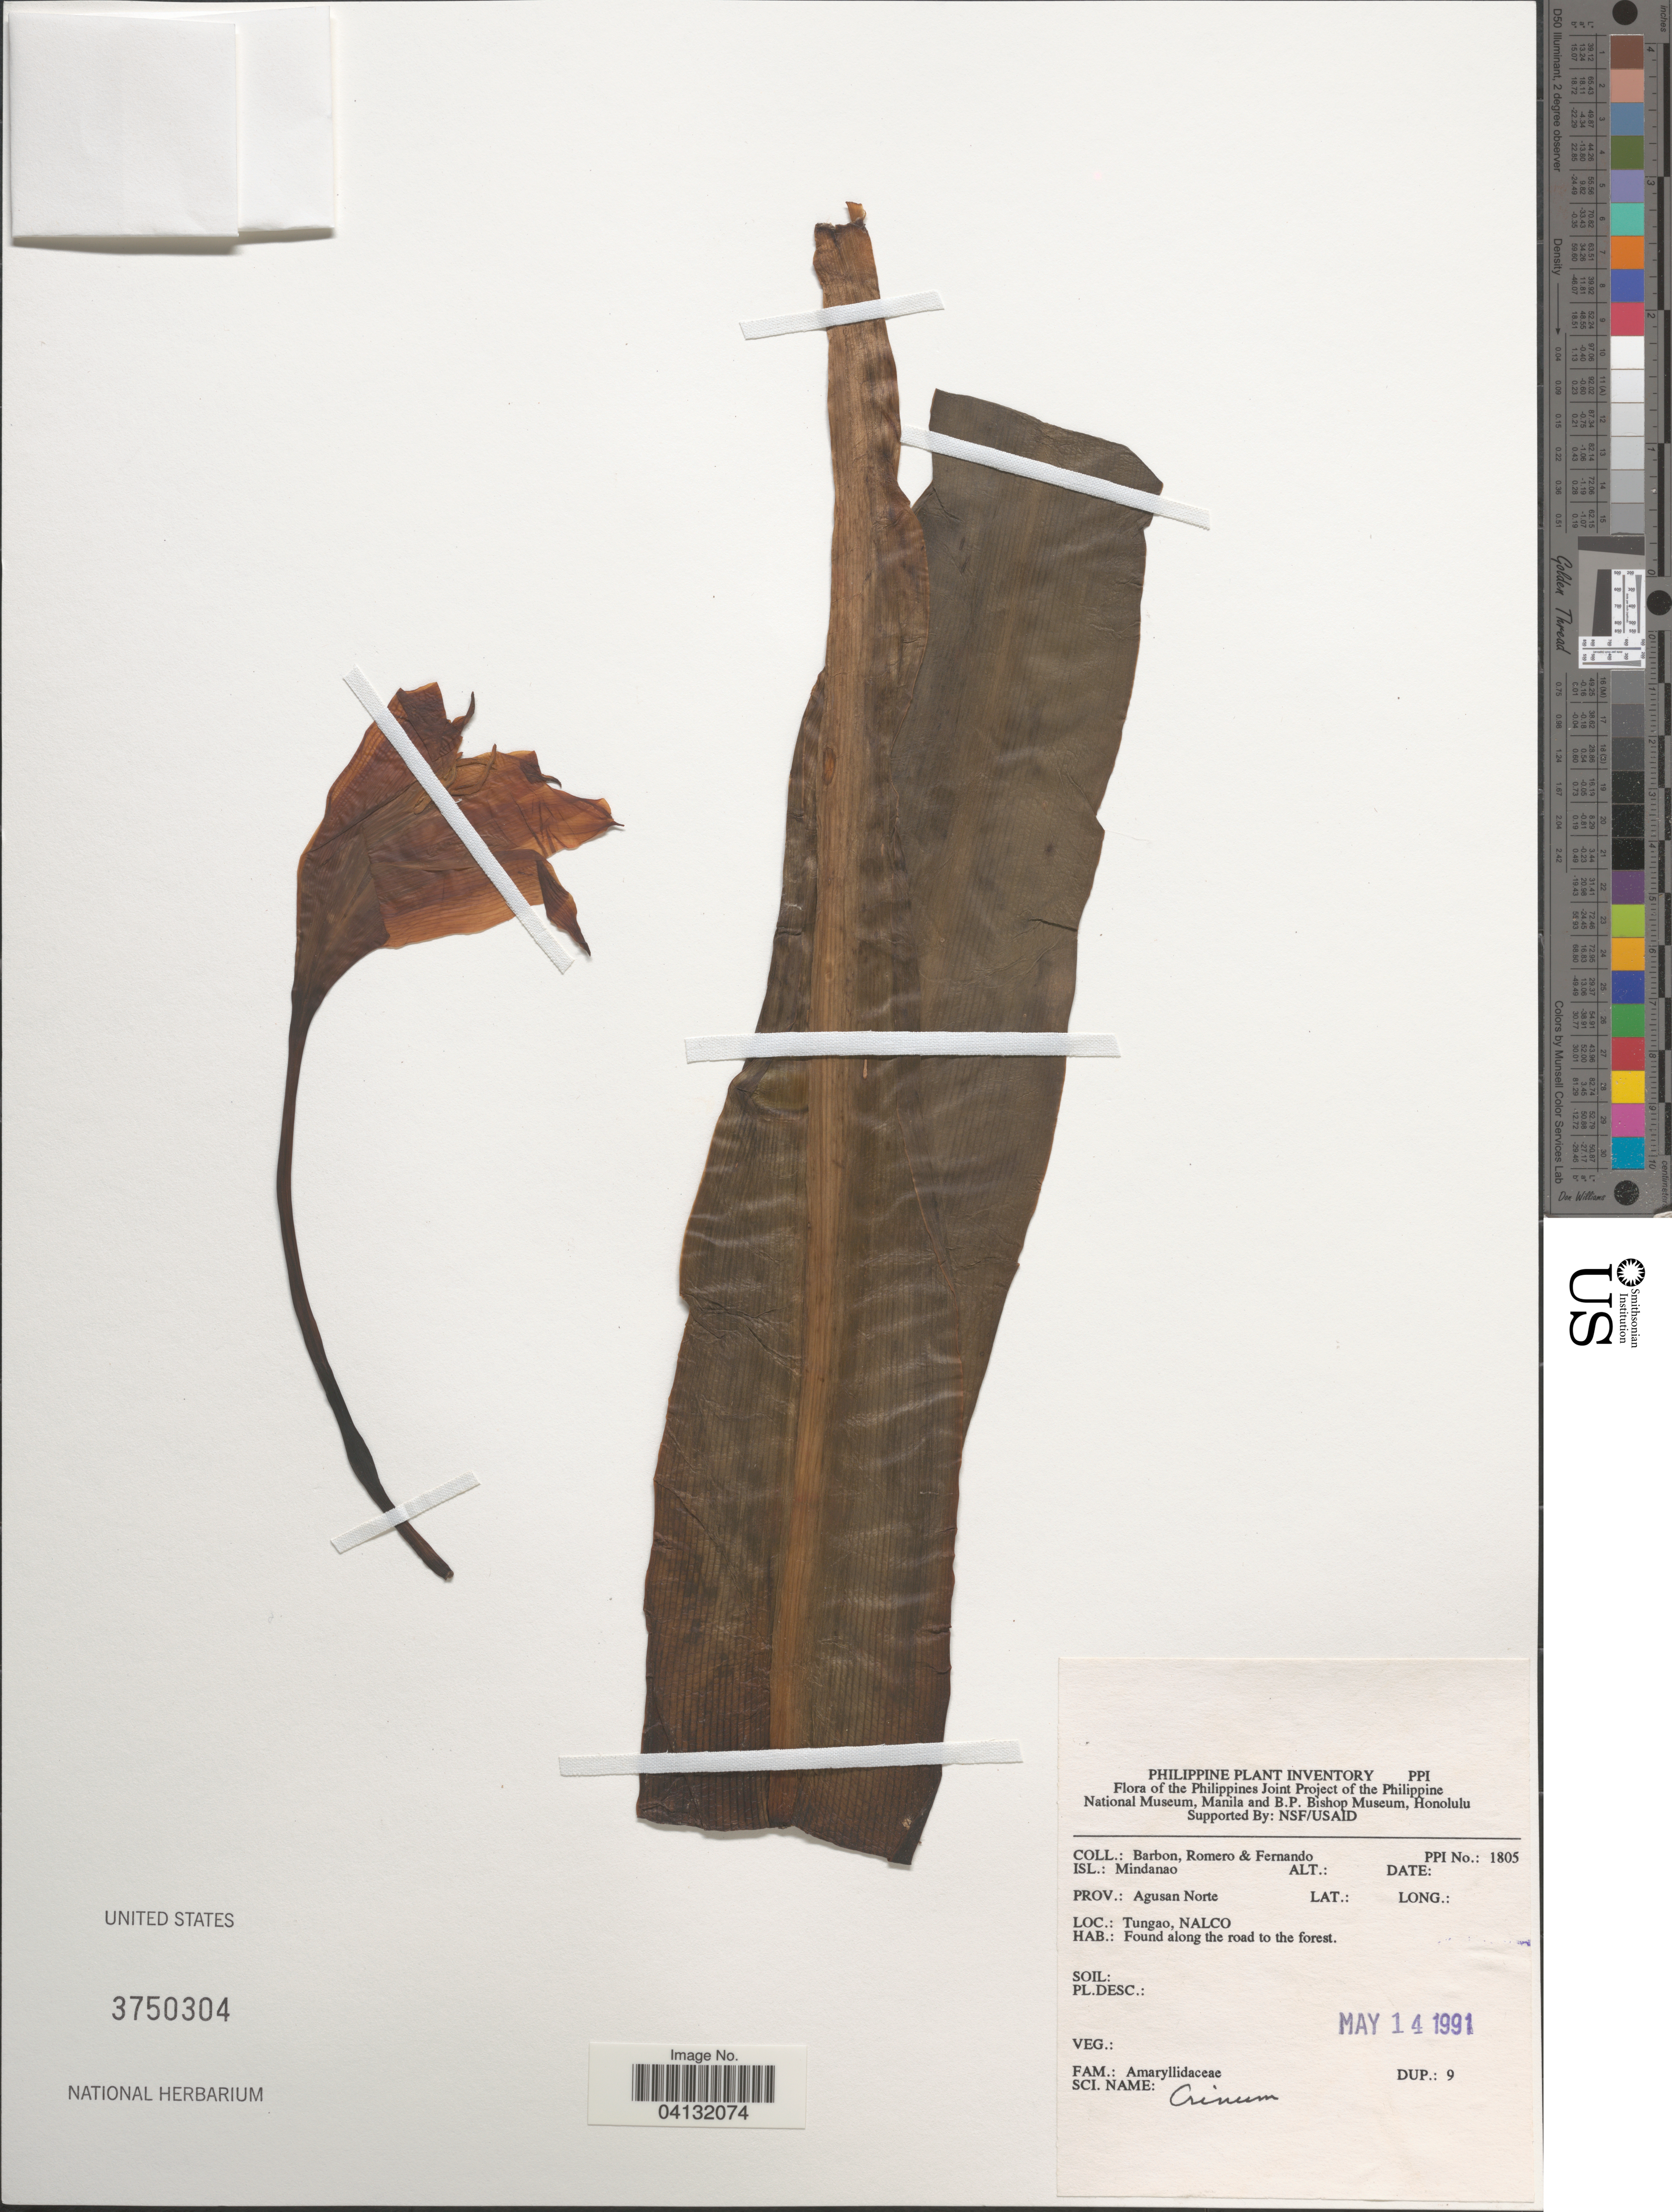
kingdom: Plantae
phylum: Tracheophyta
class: Liliopsida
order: Asparagales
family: Amaryllidaceae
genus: Crinum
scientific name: Crinum sp.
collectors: Barbon, -. Romero & -- Fernando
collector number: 1805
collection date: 1991-05-14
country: Philippines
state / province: Caraga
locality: Isl.: Mindanao. Prov.: Agusan Norte. Tungao, NALCO.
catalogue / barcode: US 3750304